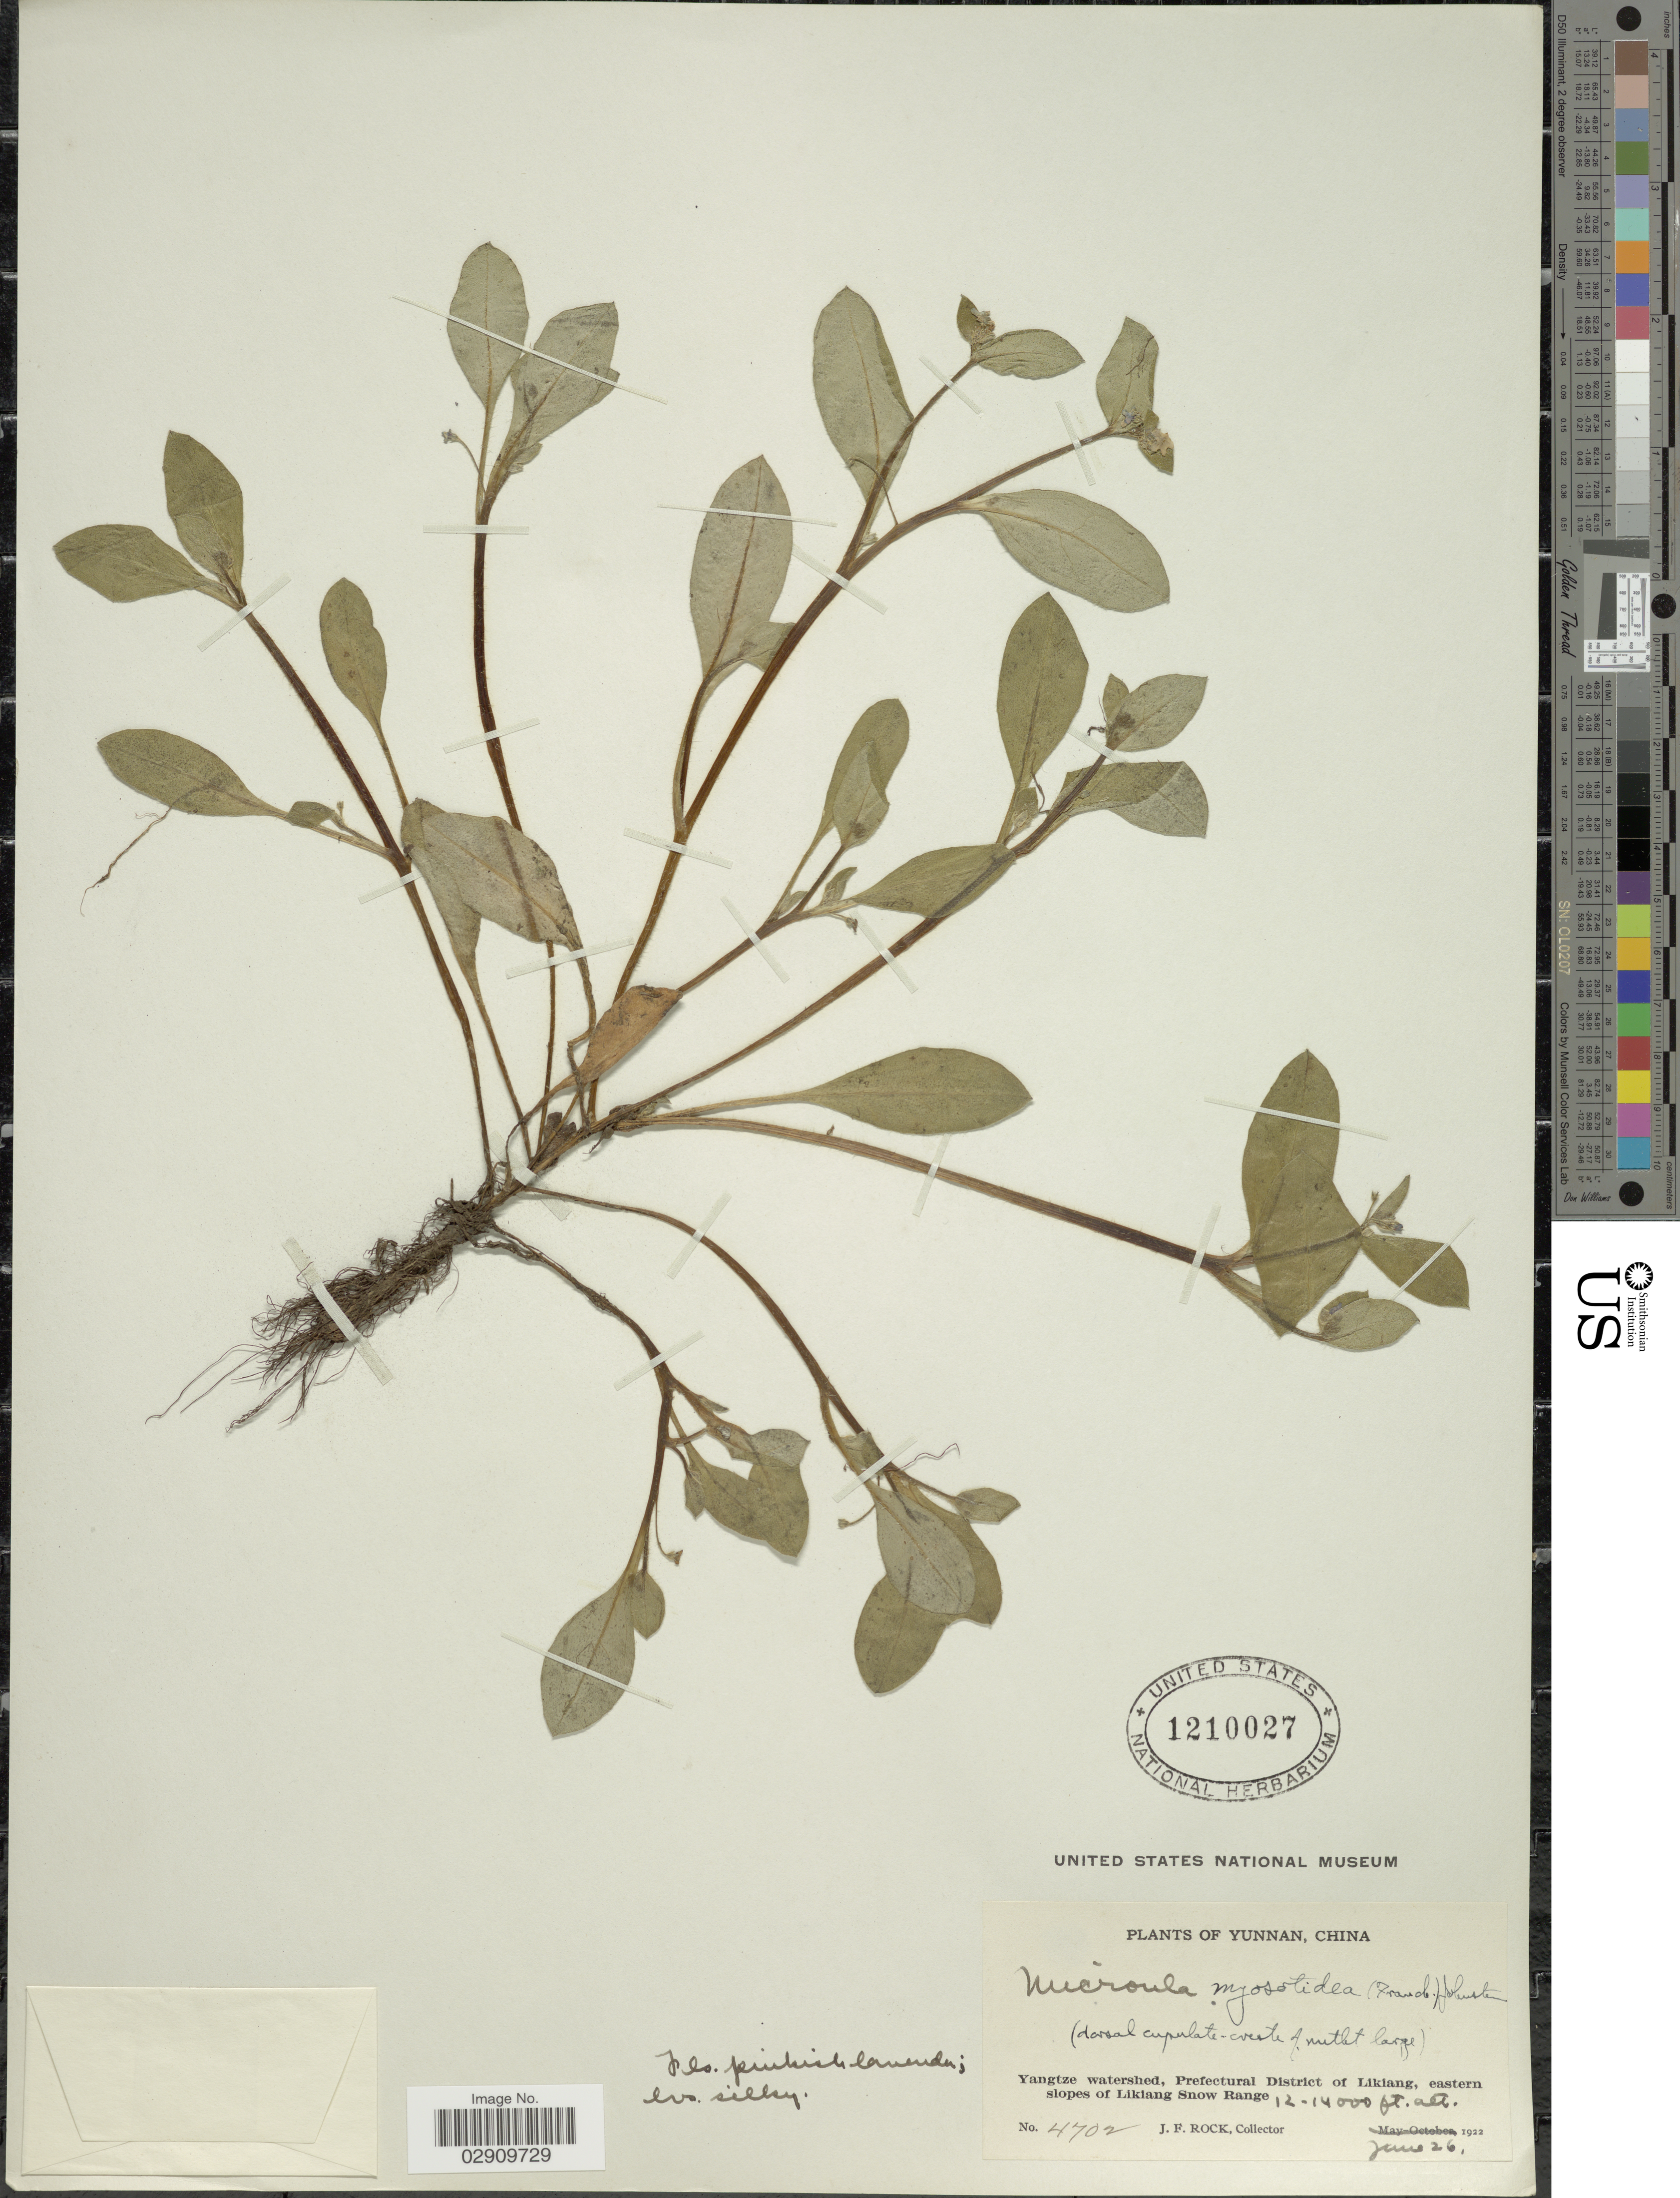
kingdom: Plantae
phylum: Tracheophyta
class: Magnoliopsida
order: Boraginales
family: Boraginaceae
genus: Microula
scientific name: Microula myosotidea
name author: (Franch.) I.M. Johnst.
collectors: J. Rock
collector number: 4702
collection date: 1922-06-26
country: China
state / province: Yunnan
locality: Yangtze watershed, Prefectural District of Likiang, eastern slopes of Likiang Snow Range.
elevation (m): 3658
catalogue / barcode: US 1210027